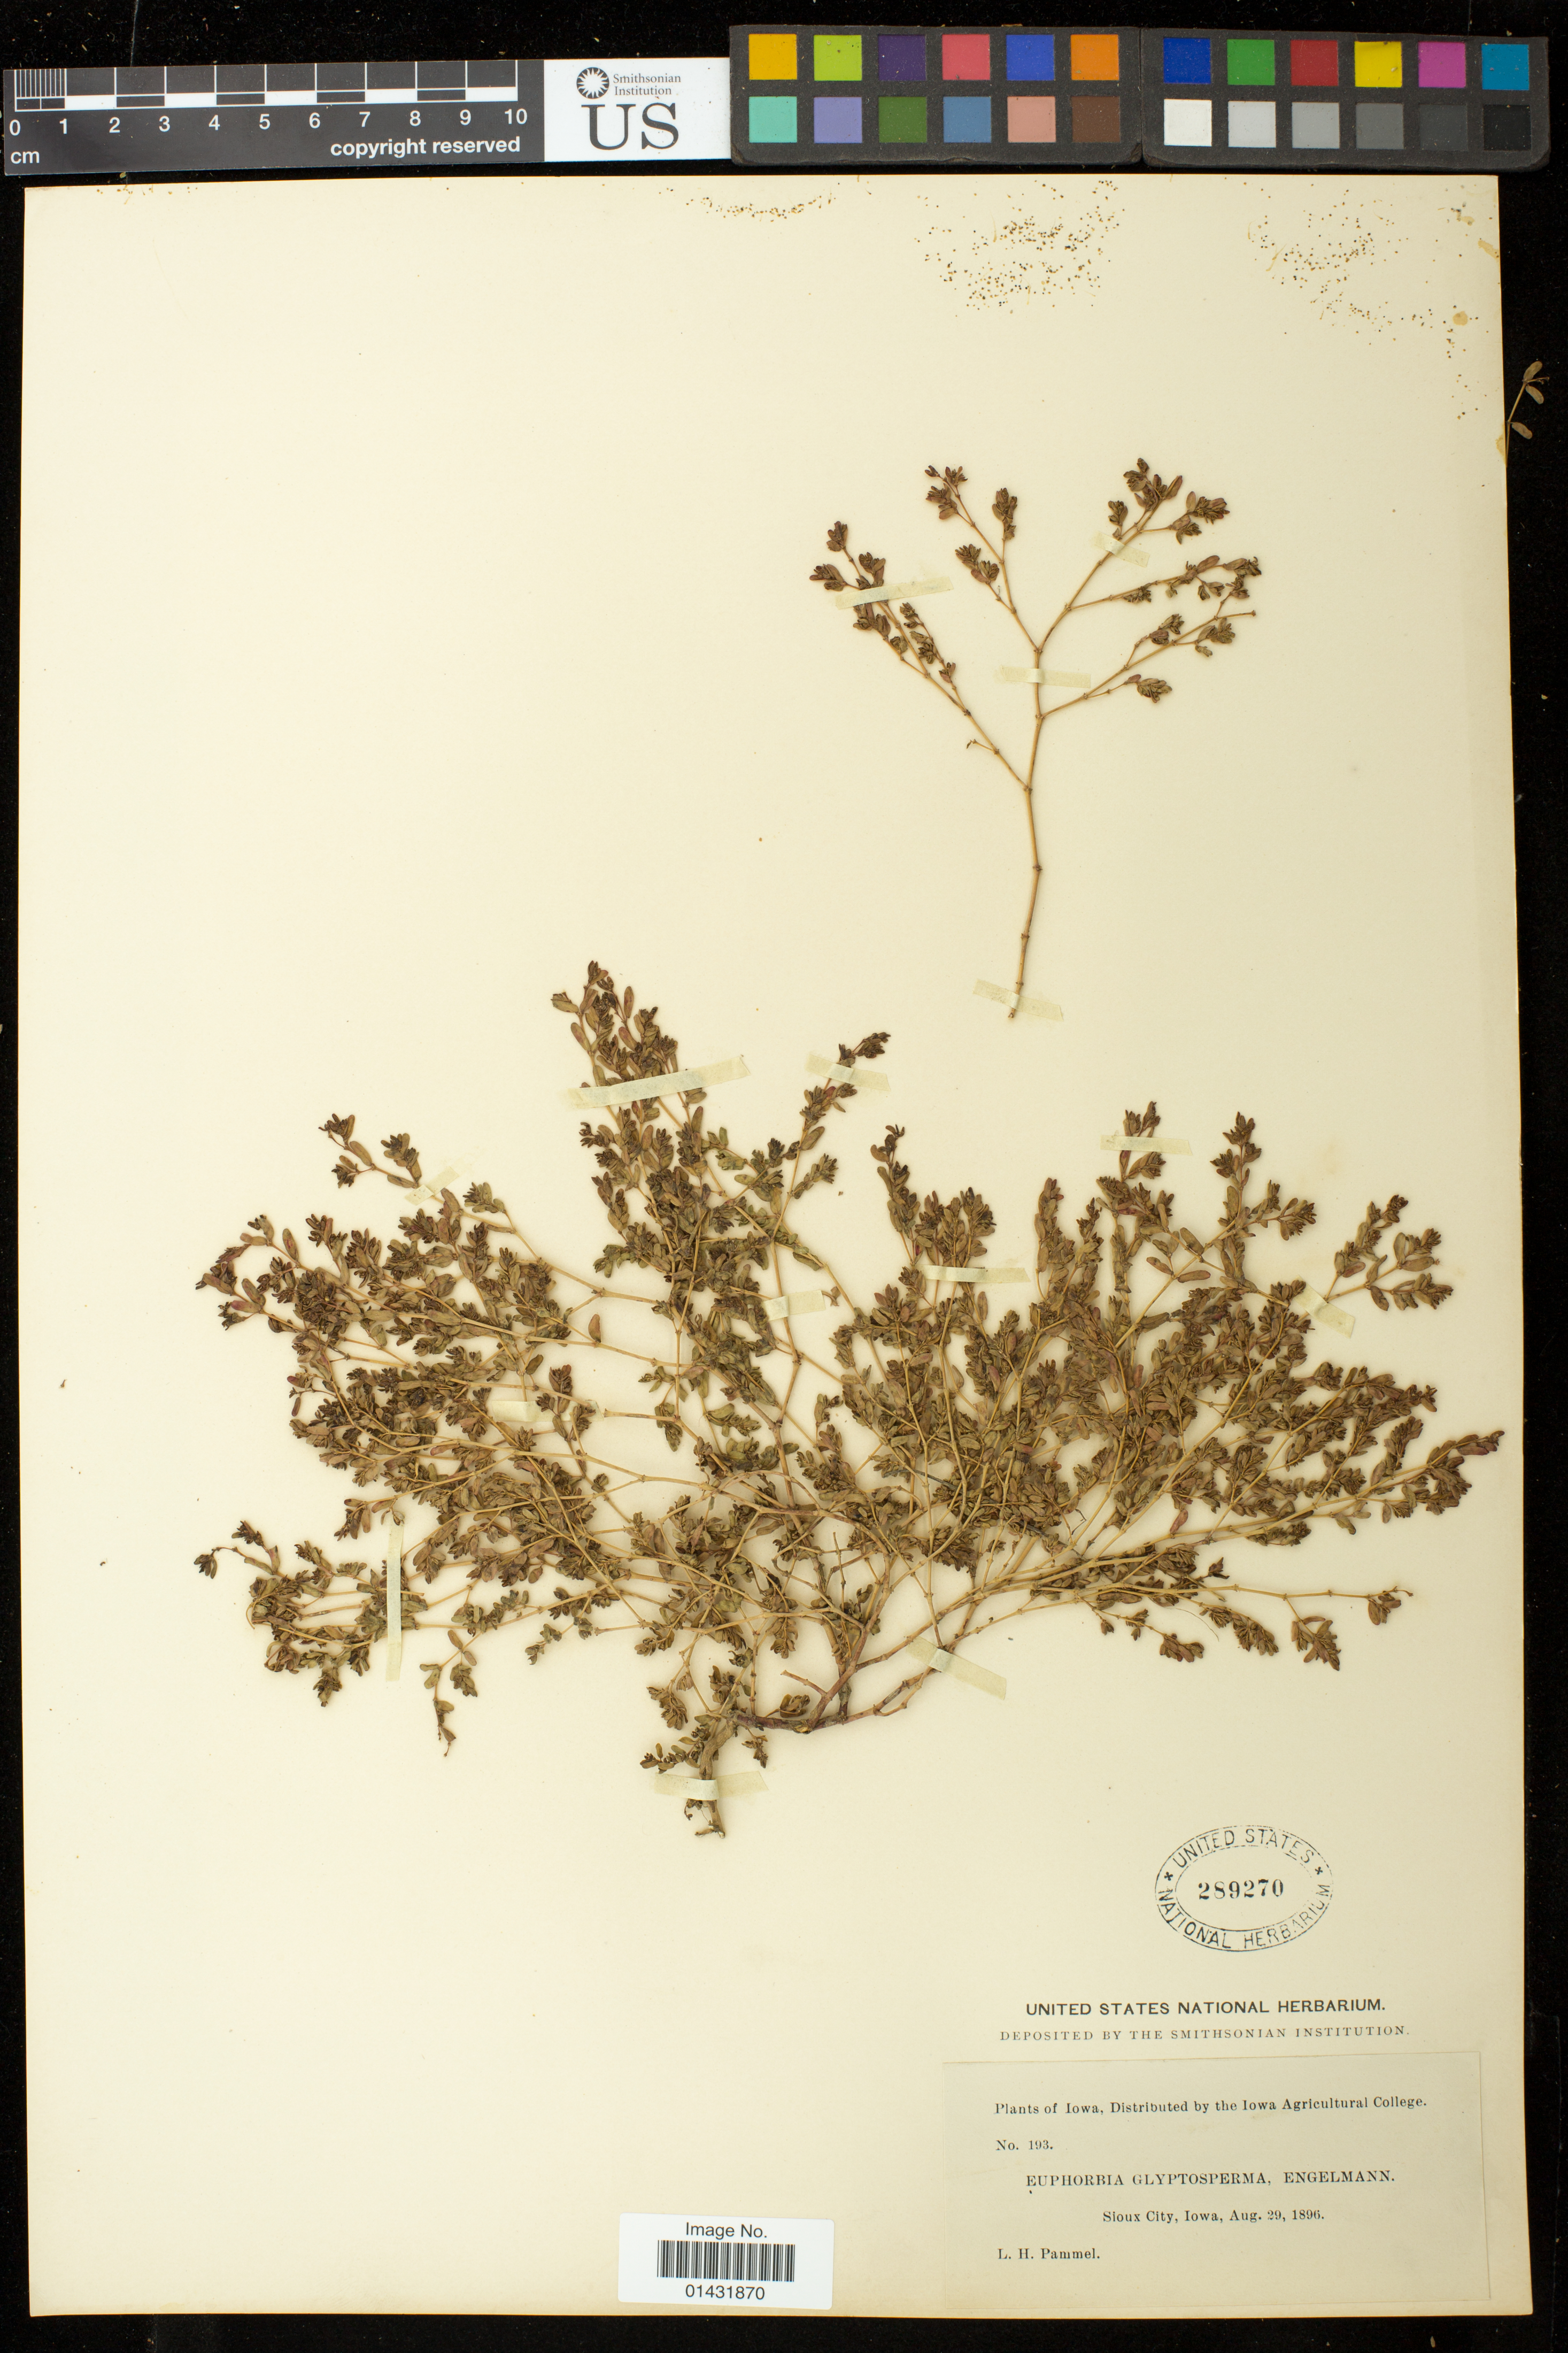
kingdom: Plantae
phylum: Tracheophyta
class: Magnoliopsida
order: Malpighiales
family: Euphorbiaceae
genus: Euphorbia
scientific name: Euphorbia glyptosperma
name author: Engelm.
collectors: L. Pammel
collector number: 193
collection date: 1896-08-29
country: United States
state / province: Iowa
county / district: Woodbury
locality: Sioux City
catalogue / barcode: US 289270